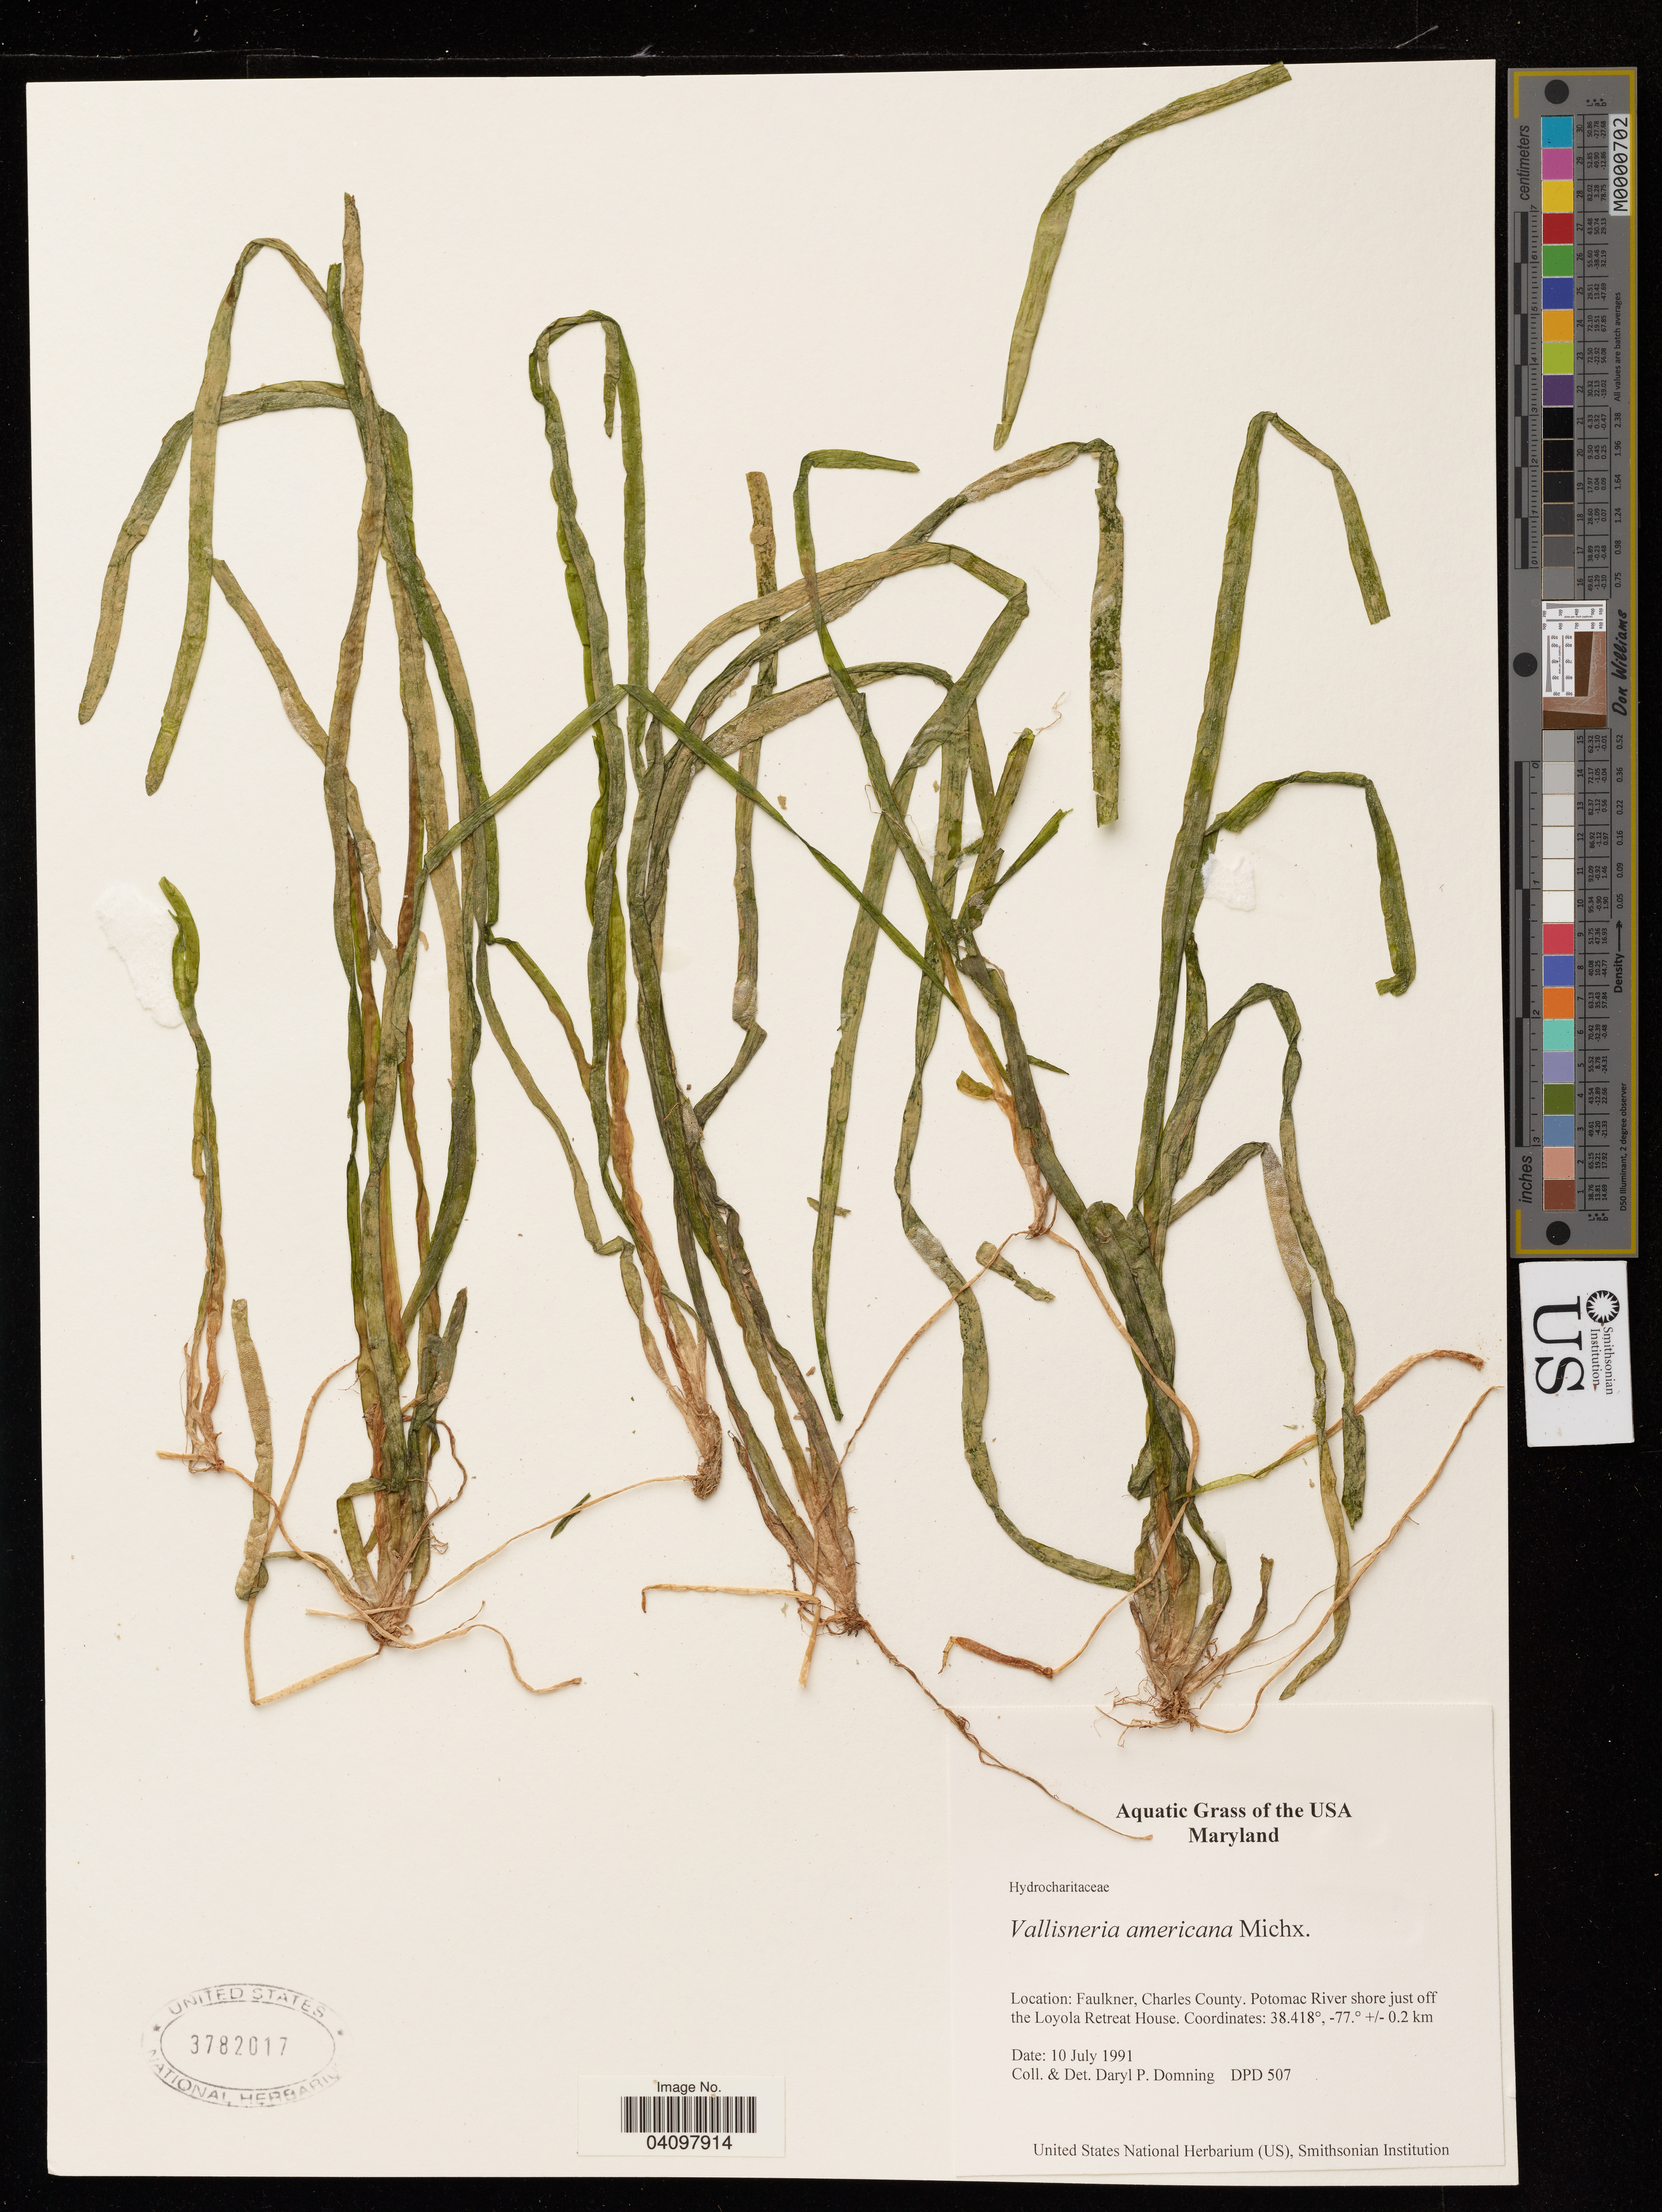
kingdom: Plantae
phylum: Tracheophyta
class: Liliopsida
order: Alismatales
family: Hydrocharitaceae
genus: Vallisneria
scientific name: Vallisneria americana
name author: Michx.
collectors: D. Domning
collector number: DPD507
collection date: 1991-07-10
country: United States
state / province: Maryland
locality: Faulkner, Charles County, Potomac River shore just off the Loyola Retreat House.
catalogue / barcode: US 3782017